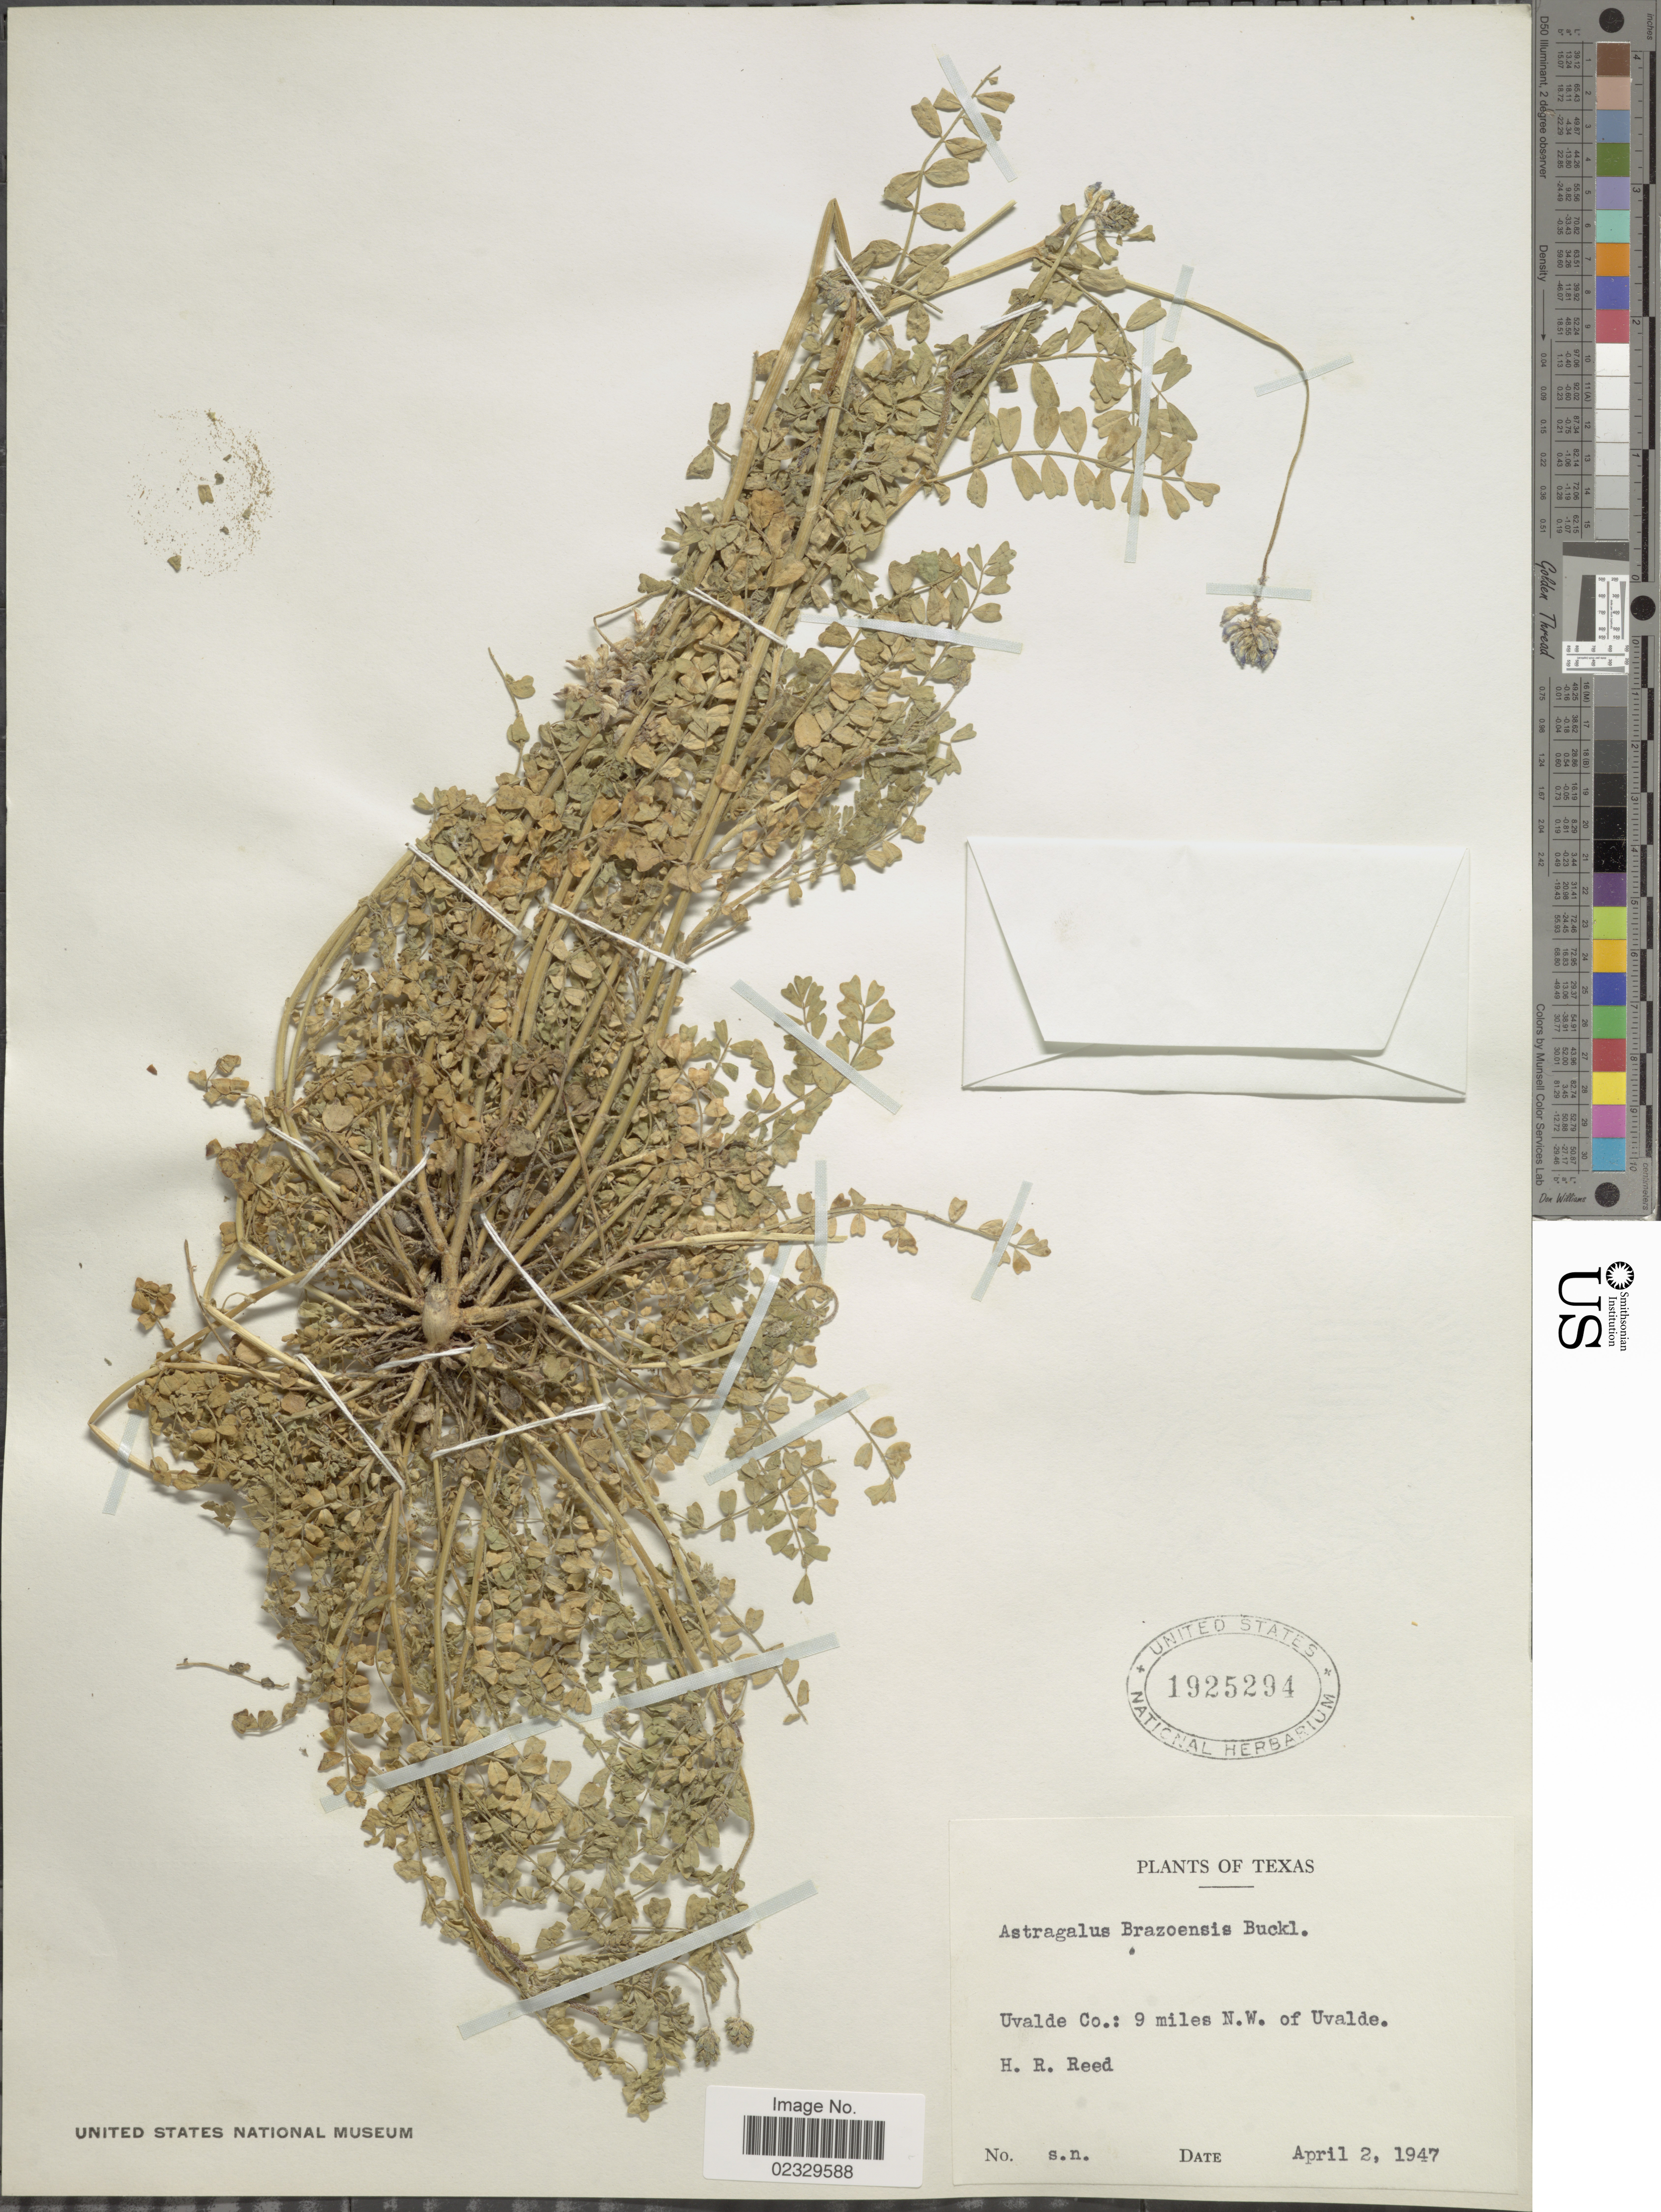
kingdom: Plantae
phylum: Tracheophyta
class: Magnoliopsida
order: Fabales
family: Fabaceae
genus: Astragalus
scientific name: Astragalus brazoensis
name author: Buckley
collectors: H. Reed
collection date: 1947-04-02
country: United States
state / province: Texas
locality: Uvalde Co.: 9 miles N.W. of Uvalde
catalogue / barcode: US 1925294